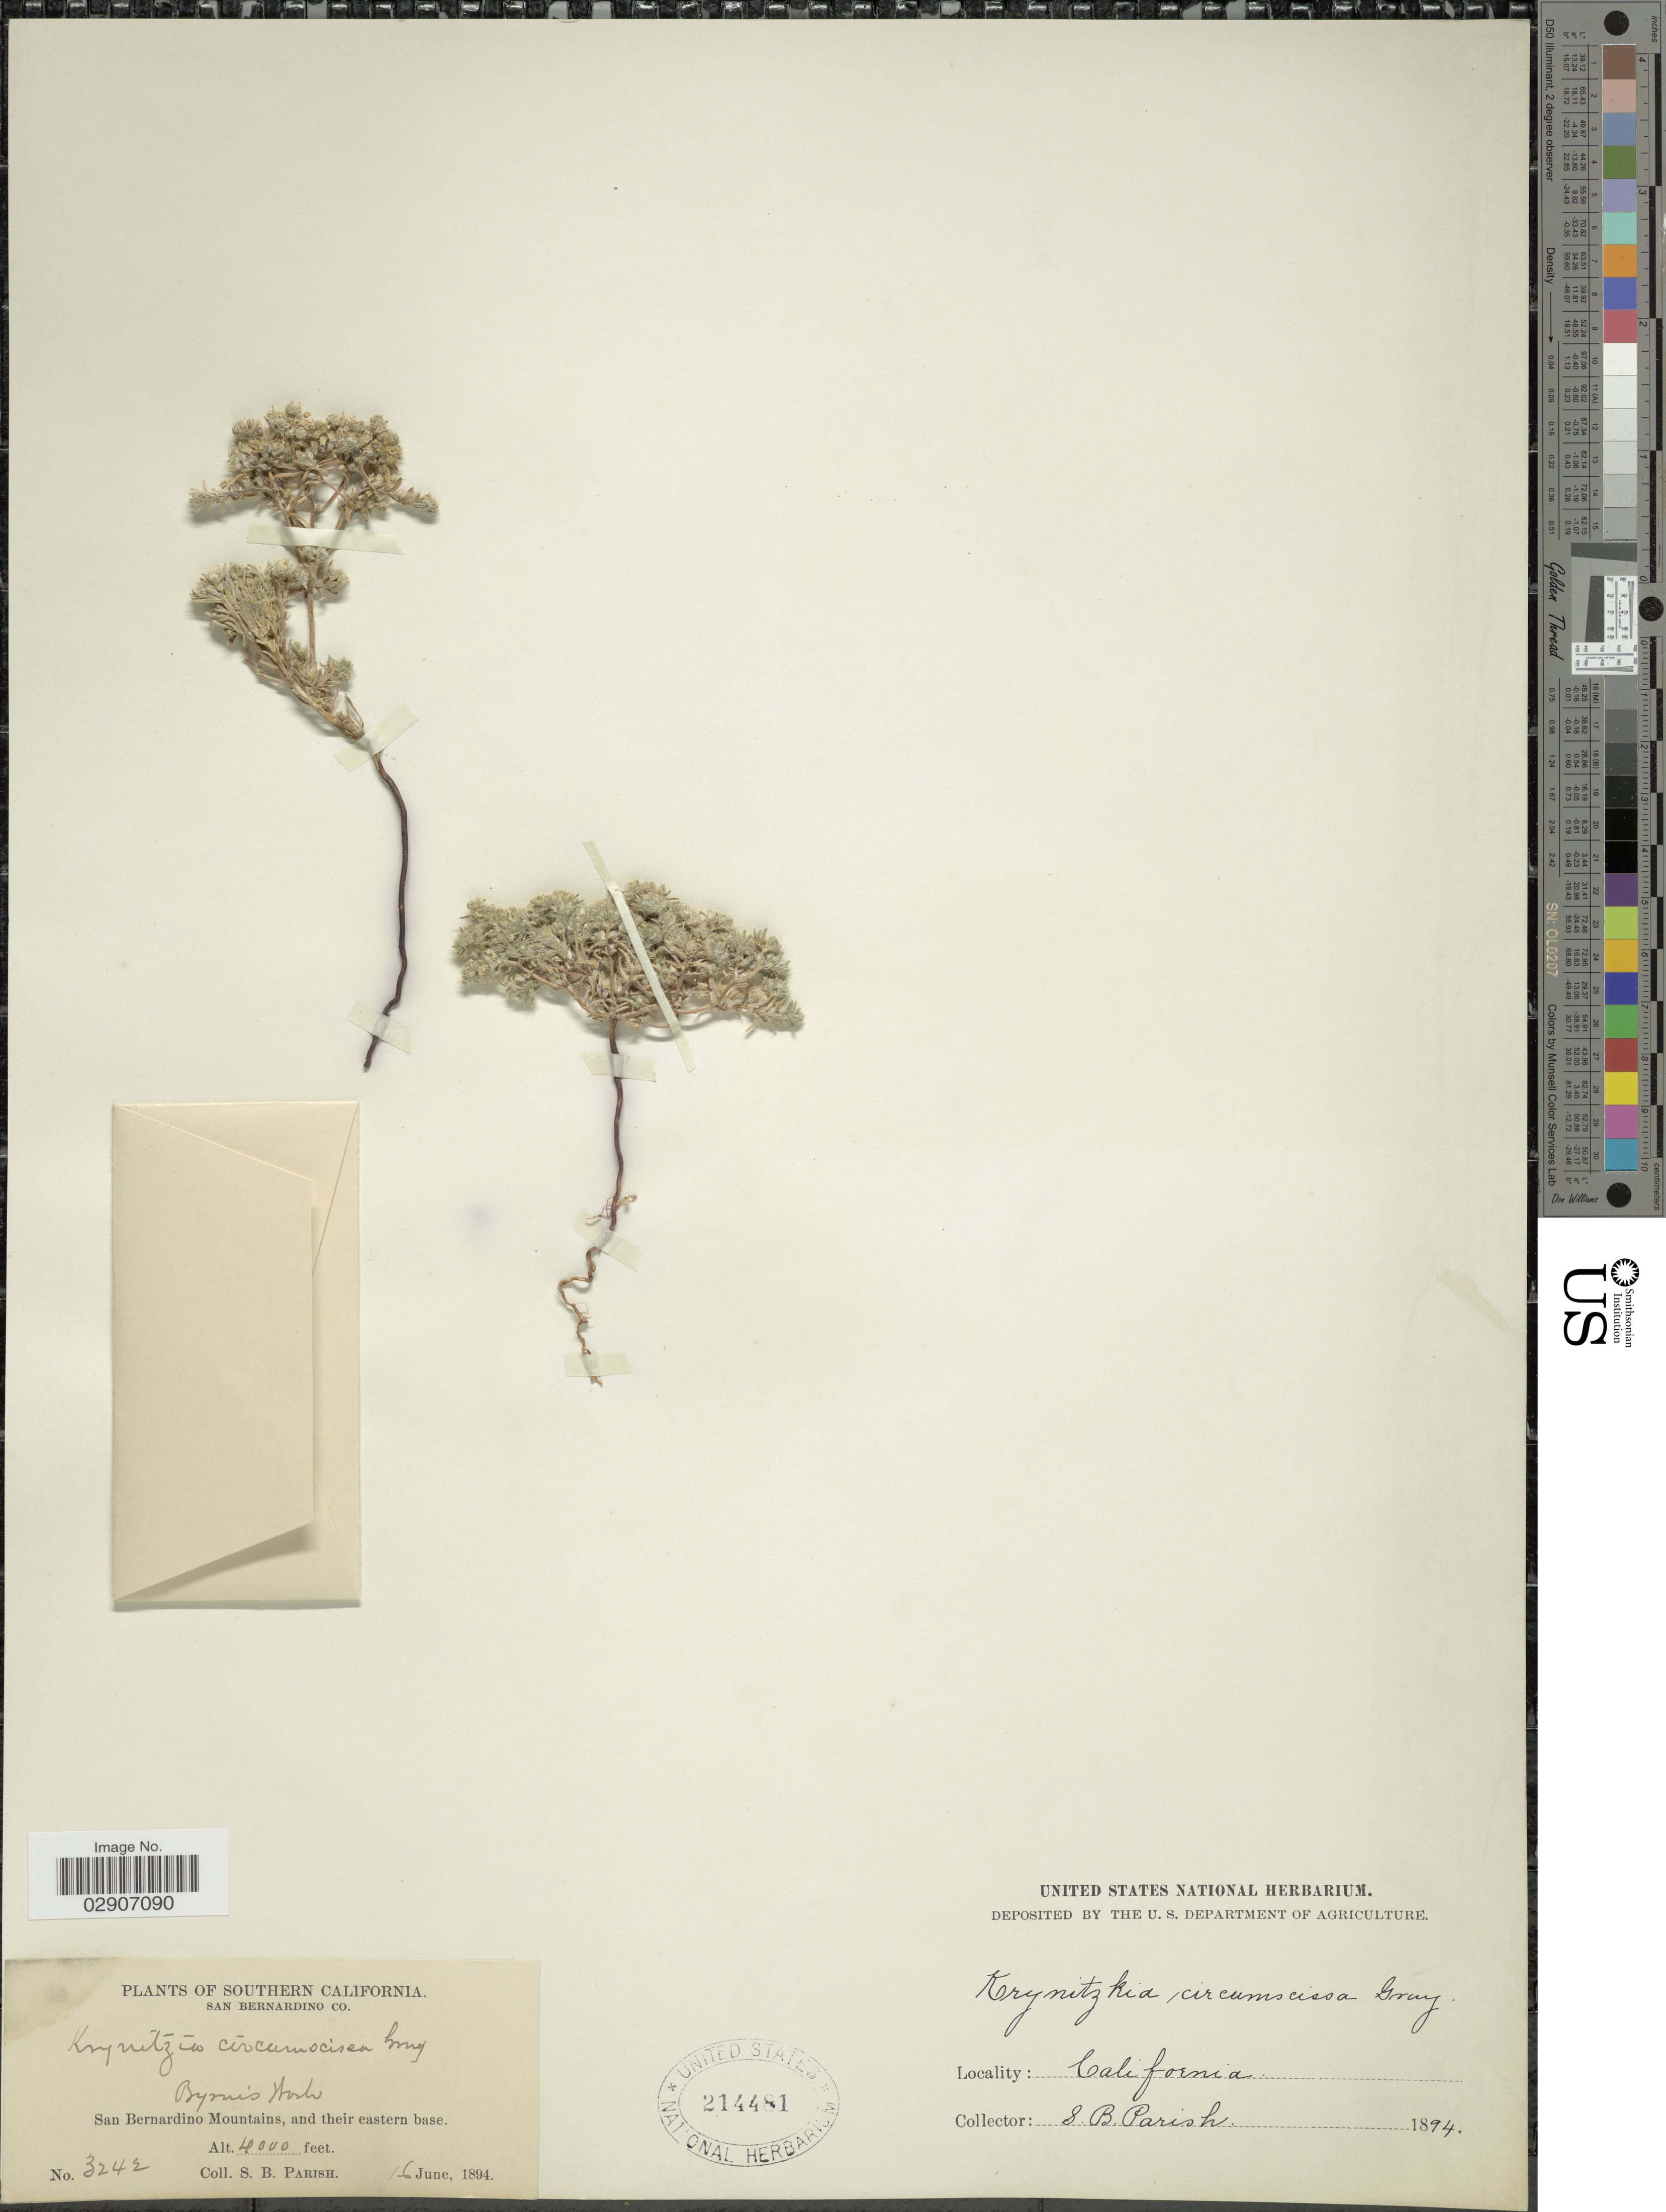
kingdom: Plantae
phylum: Tracheophyta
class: Magnoliopsida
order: Boraginales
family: Boraginaceae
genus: Cryptantha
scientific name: Cryptantha circumscissa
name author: (Hook. & Arn.) I.M. Johnst.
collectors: S. B. Parish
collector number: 3242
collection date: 1894-06-16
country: United States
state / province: California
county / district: San Bernardino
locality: Southern California. Byrne's Wash. San Bernardino Mountains, and their eastern base.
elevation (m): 1219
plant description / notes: Removed "San Bernardino Co." from Precise Locality field and added to County field.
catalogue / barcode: US 214481